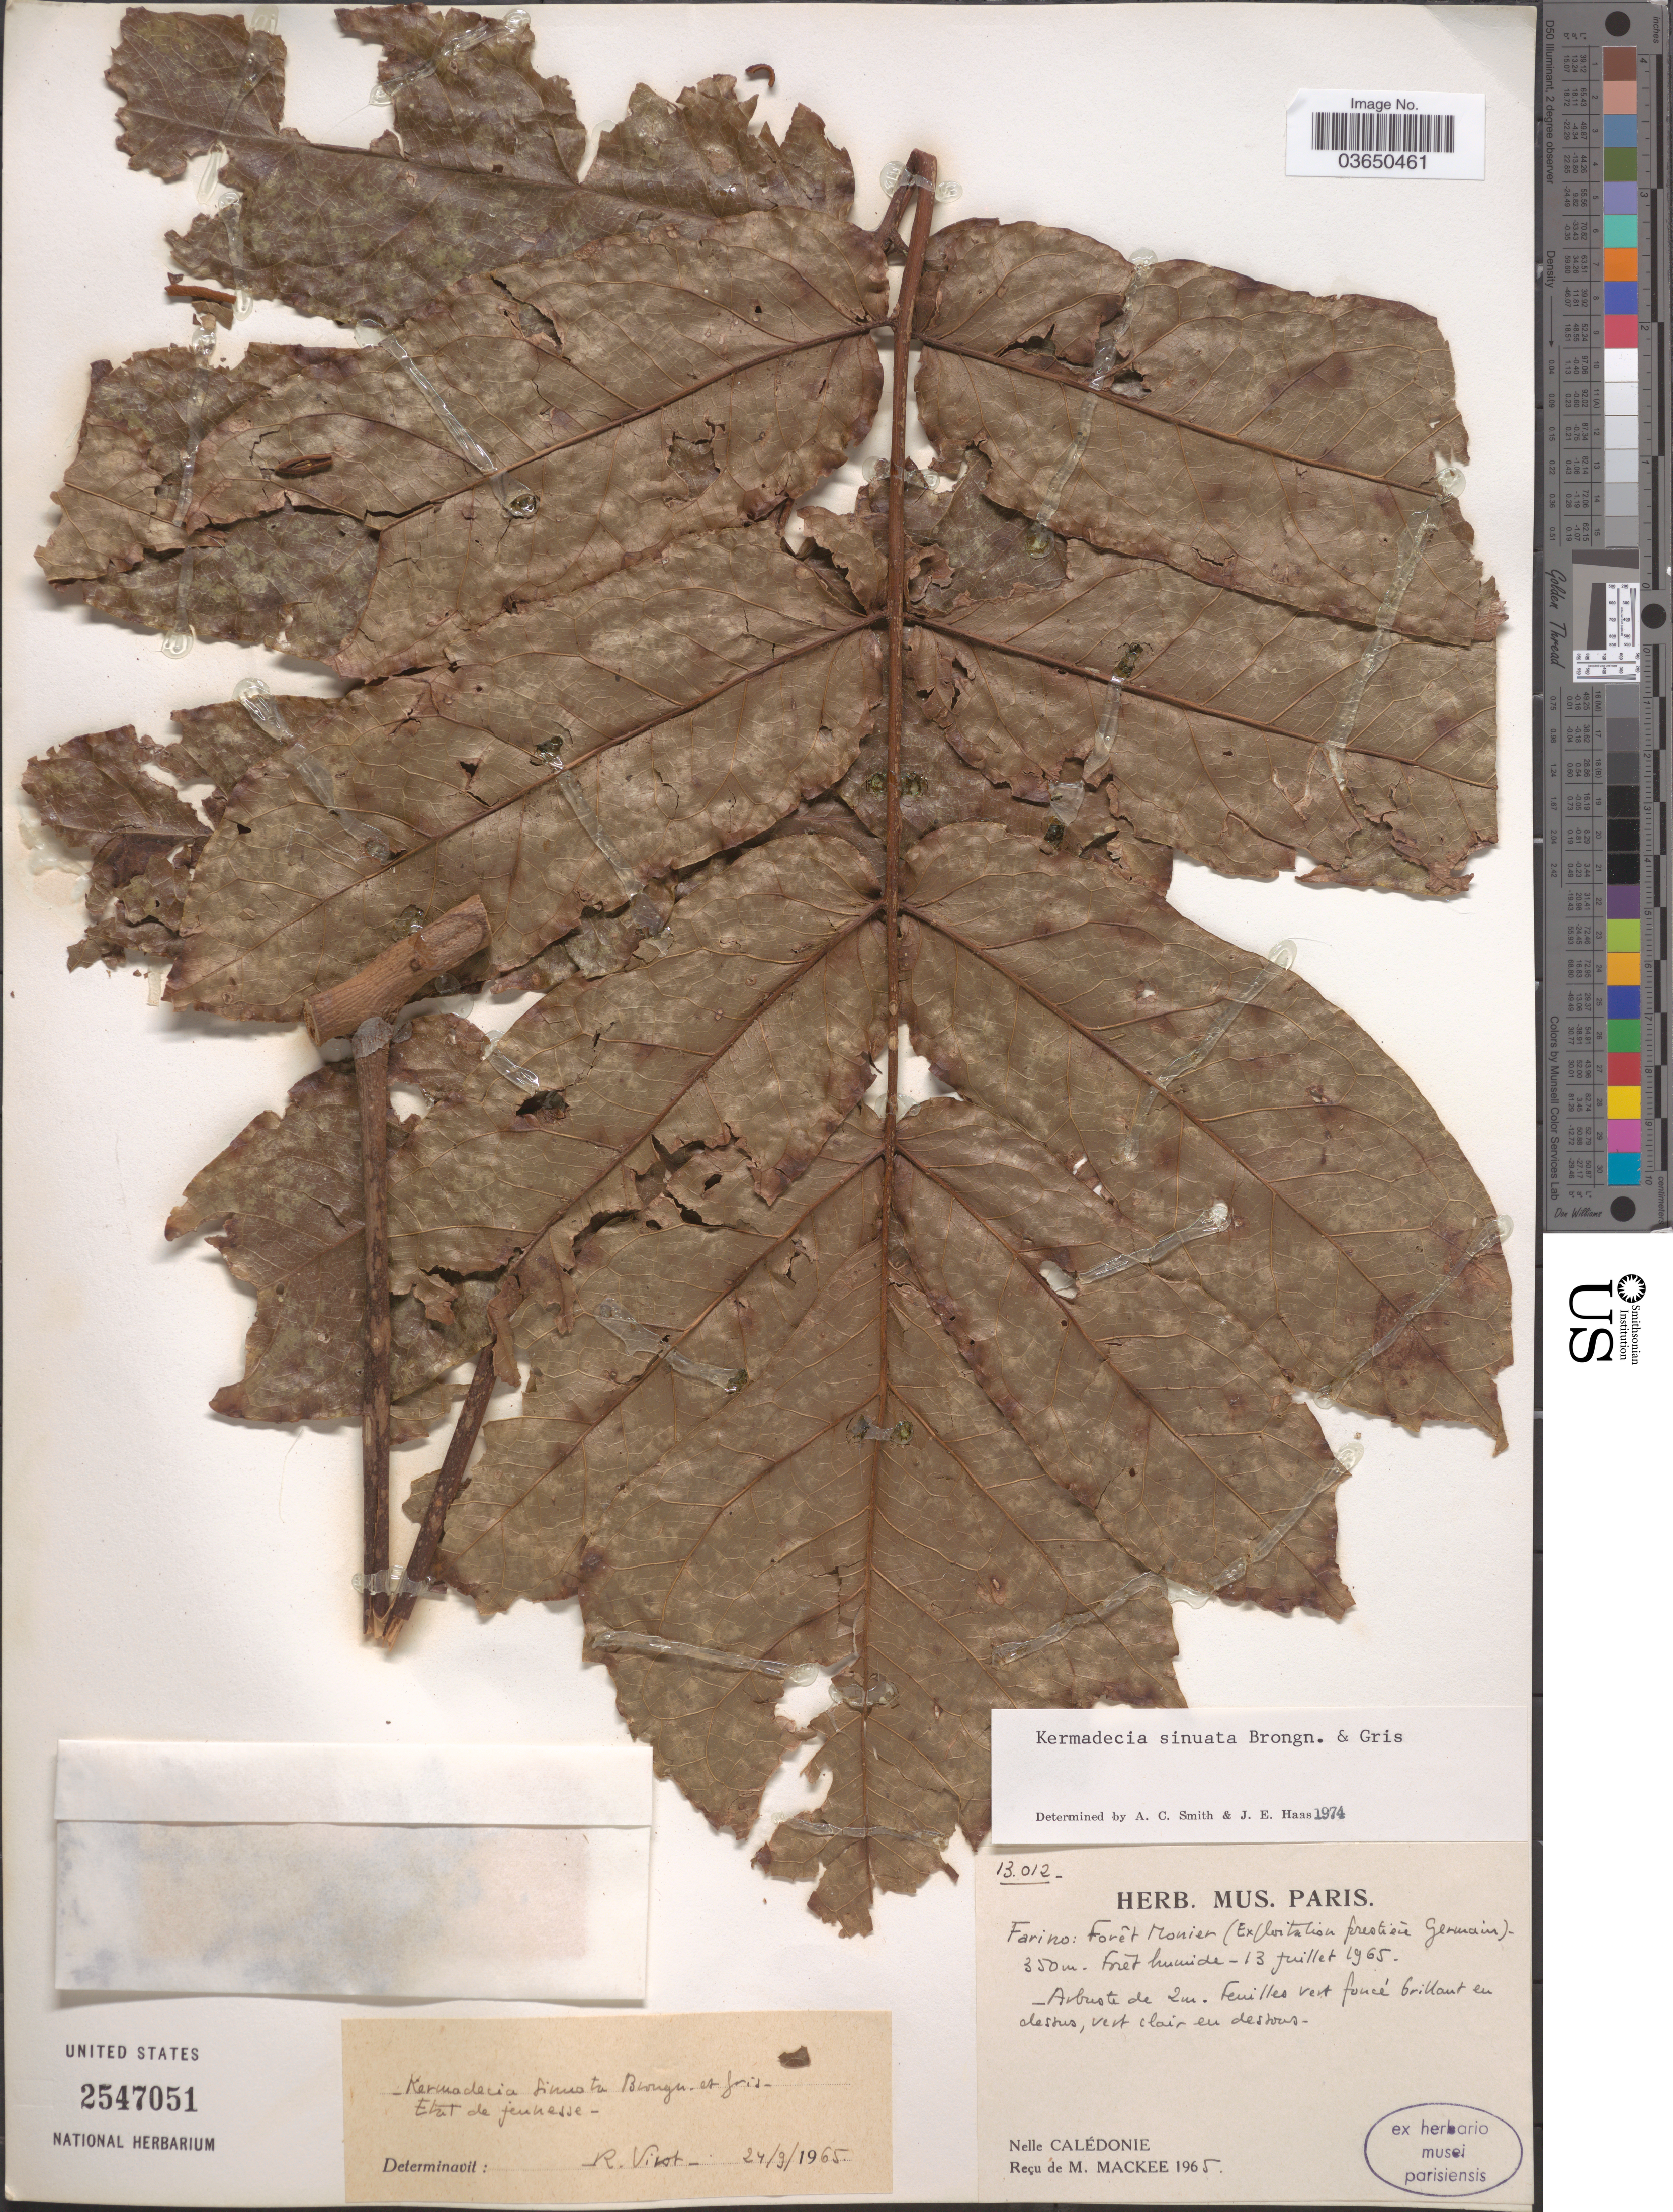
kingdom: Plantae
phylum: Tracheophyta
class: Magnoliopsida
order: Proteales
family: Proteaceae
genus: Kermadecia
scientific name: Kermadecia sinuata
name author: Brongn. & Gris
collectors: M. Mackee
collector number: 13012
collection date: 1965-07-13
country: New Caledonia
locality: Farino: Forêt Monien (Exploitation forestière Germain). Nelle Calédonie.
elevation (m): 350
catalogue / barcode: US 2547051